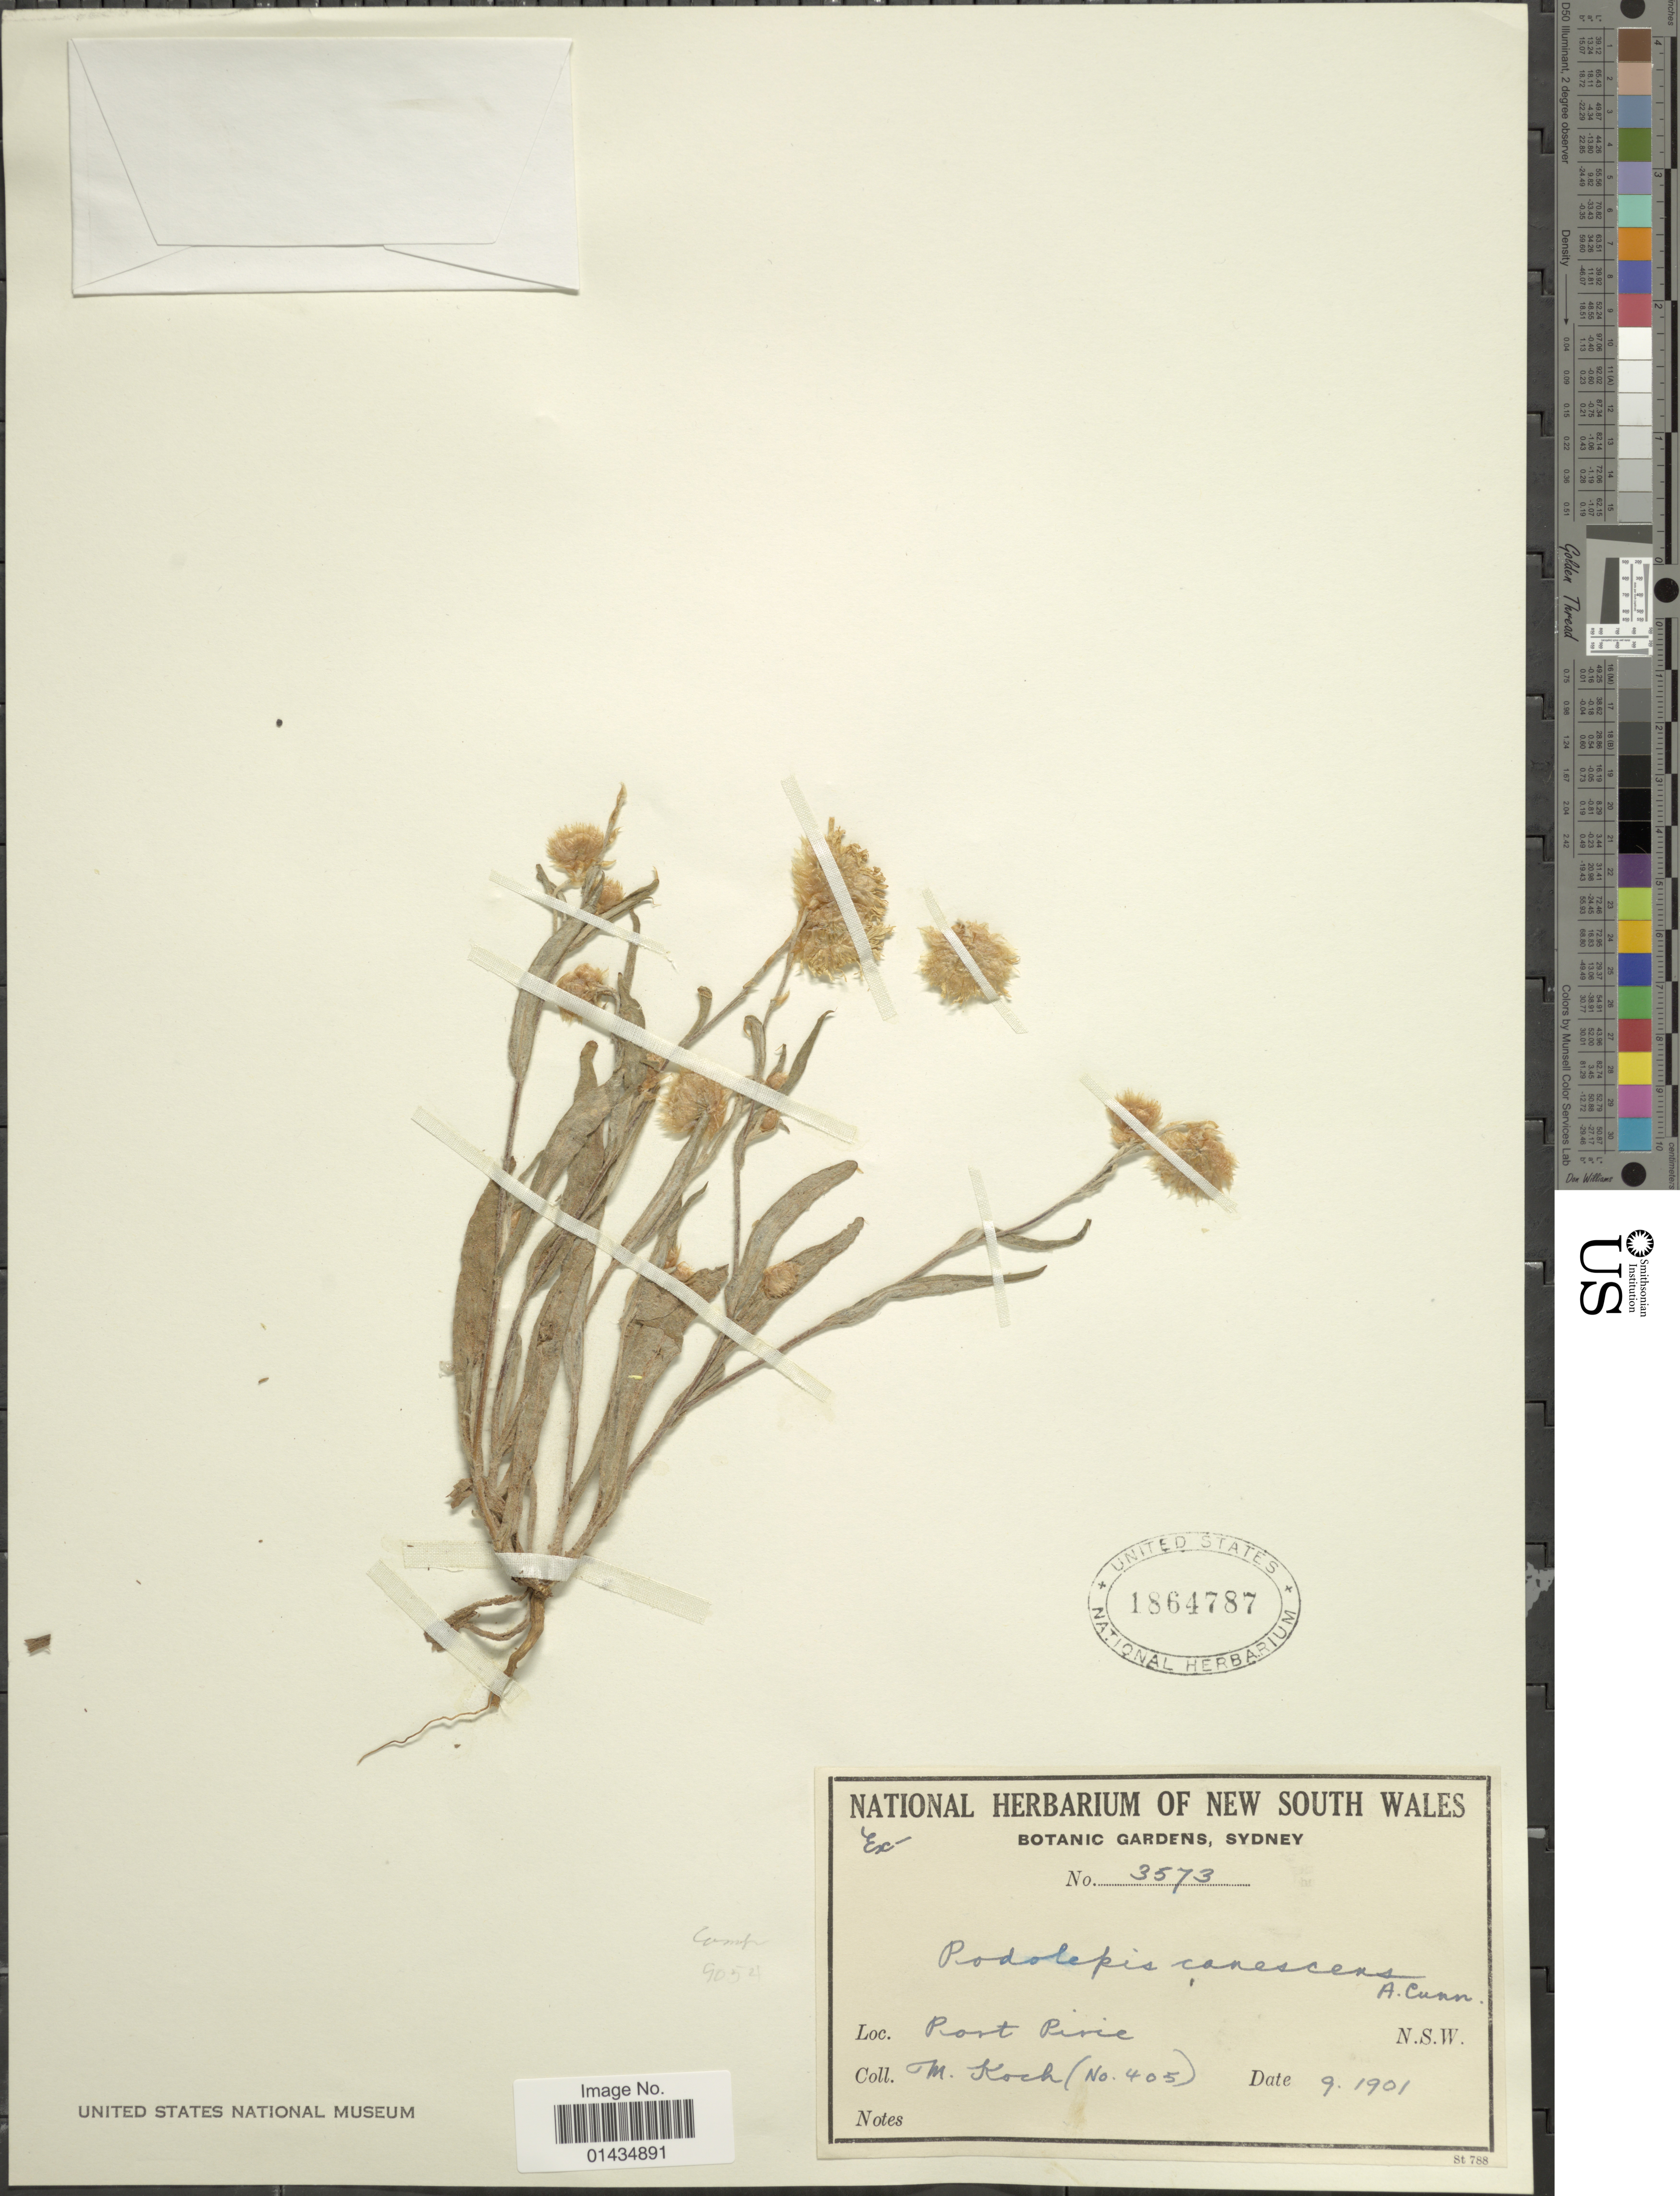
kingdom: Plantae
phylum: Tracheophyta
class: Magnoliopsida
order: Asterales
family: Asteraceae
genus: Podolepis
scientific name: Podolepis canescens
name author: A. Cunn. ex DC.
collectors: M. Koch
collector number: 405/3573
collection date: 1901-09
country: Australia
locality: Port Pirie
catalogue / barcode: US 1864787